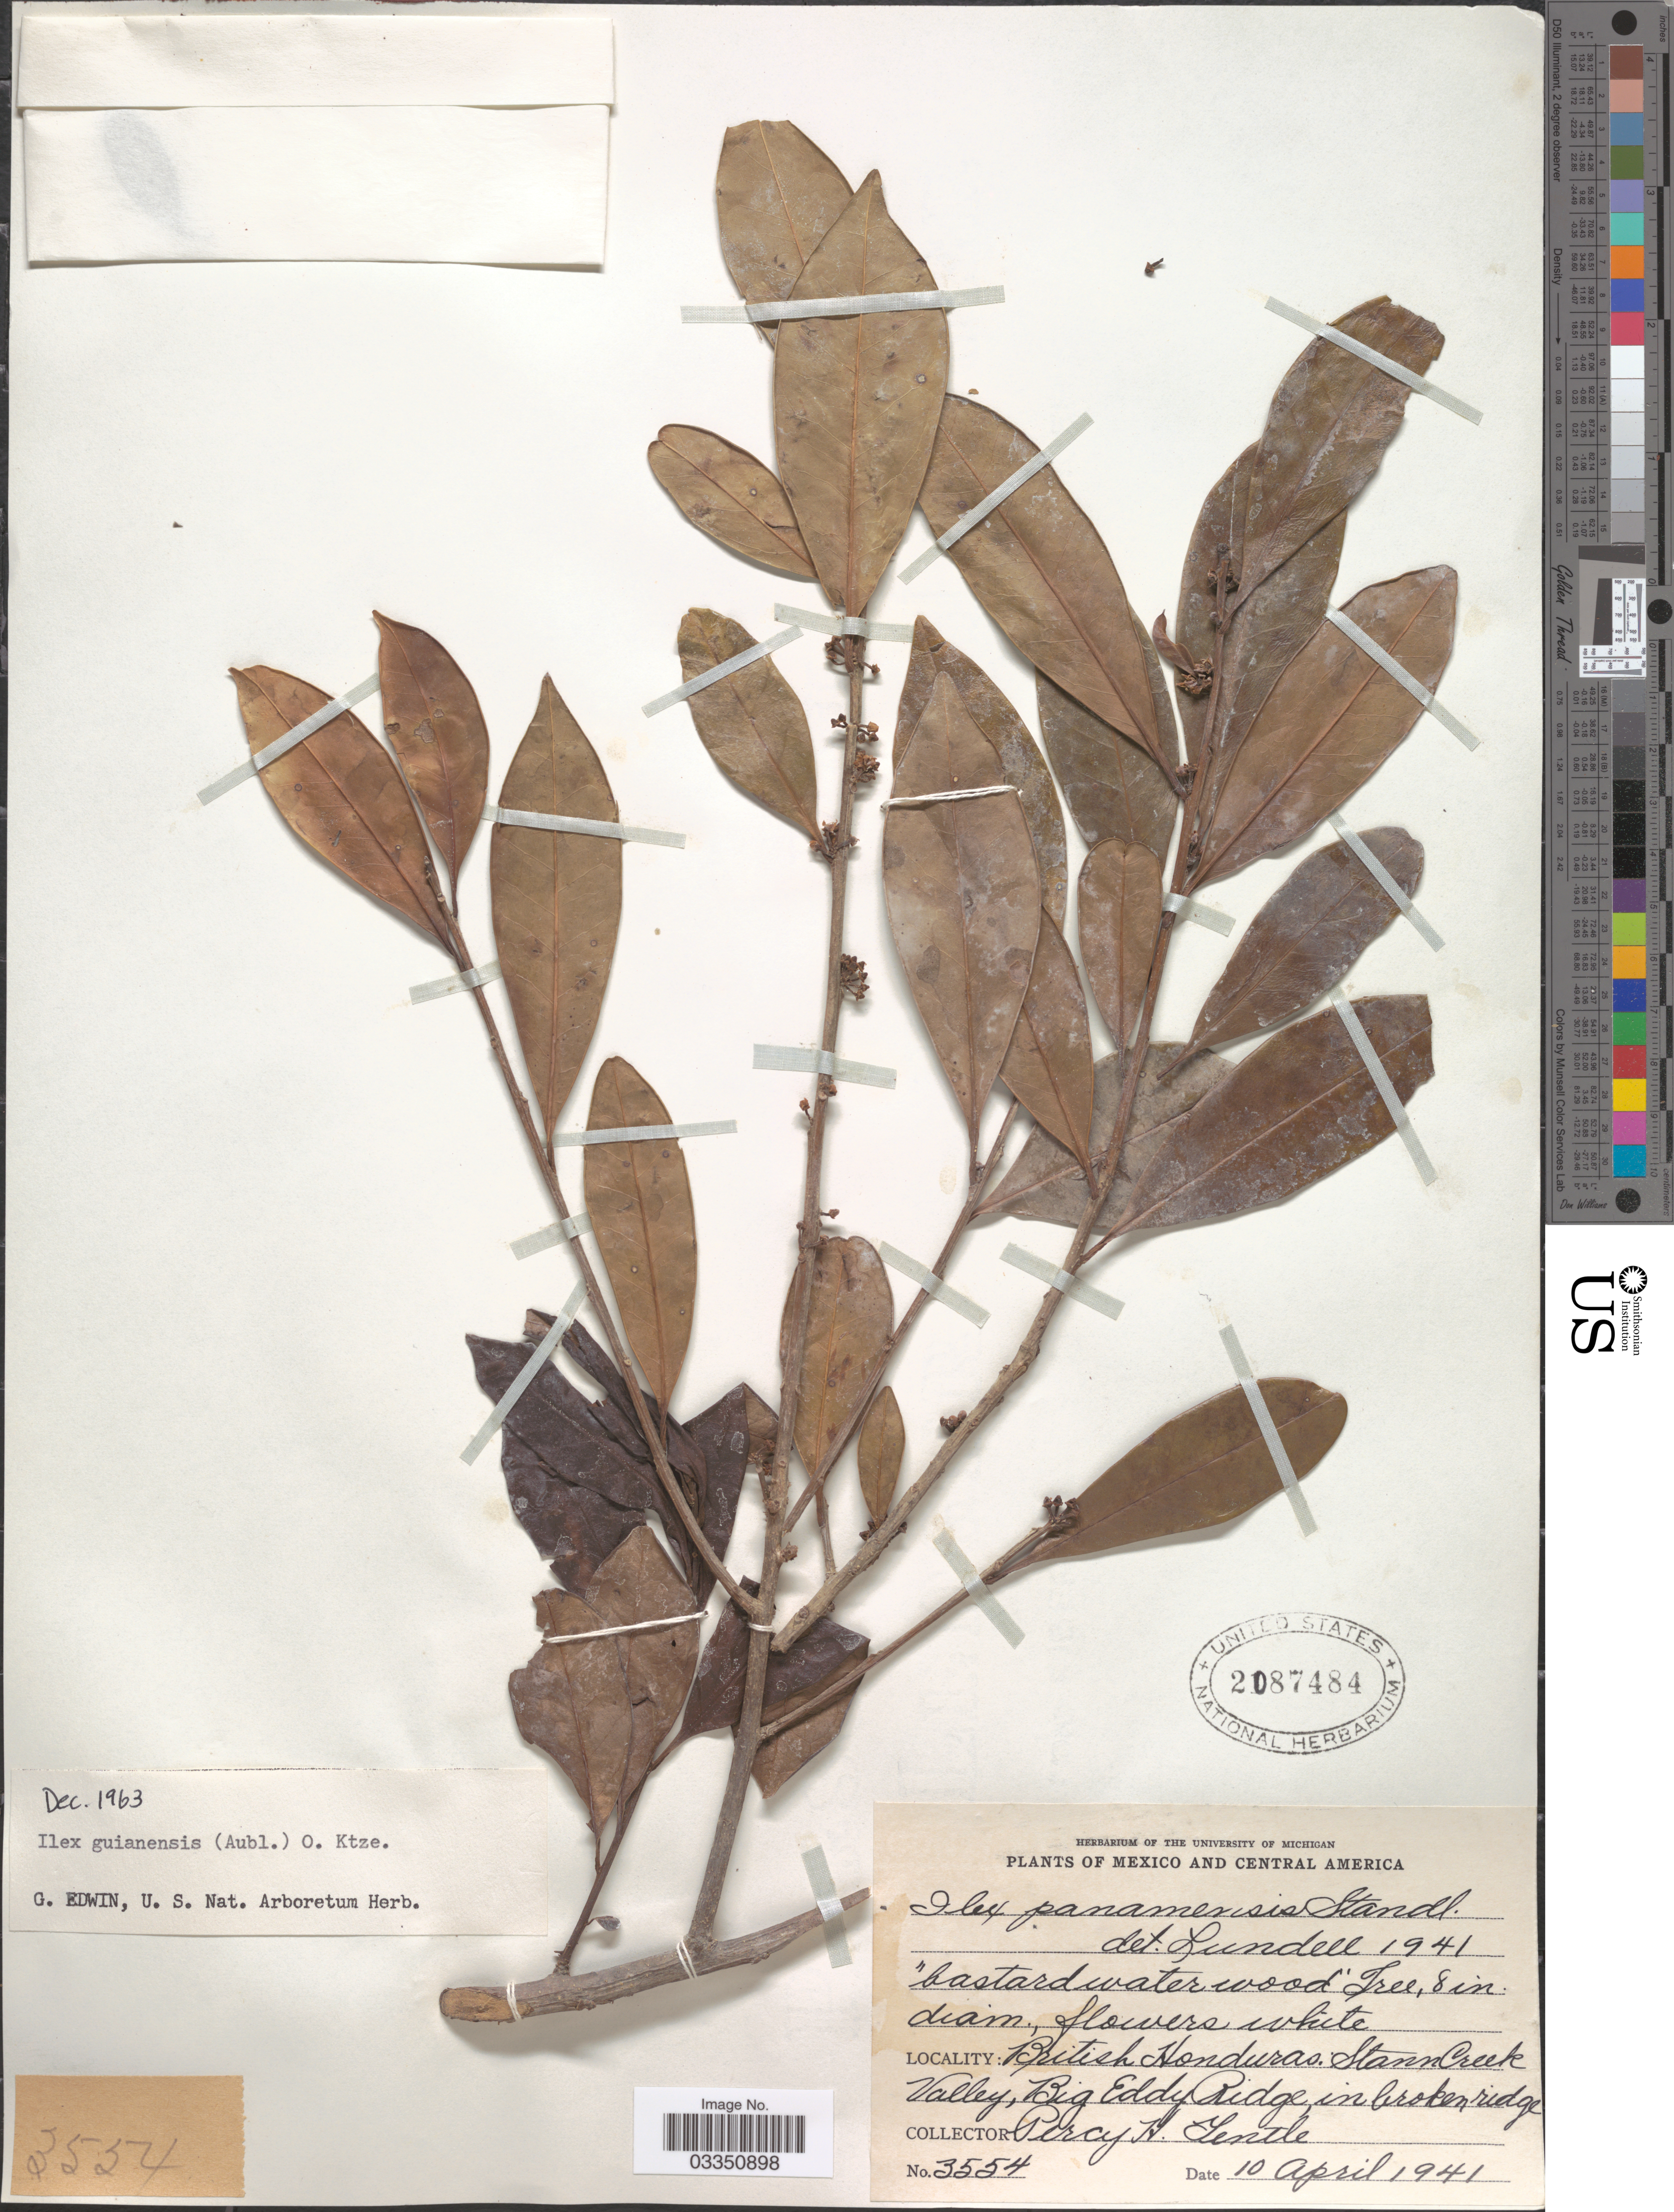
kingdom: Plantae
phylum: Tracheophyta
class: Magnoliopsida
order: Aquifoliales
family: Aquifoliaceae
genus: Ilex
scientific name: Ilex guianensis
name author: (Aubl.) Kuntze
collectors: P. H. Gentle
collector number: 3554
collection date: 1941-04-10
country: Belize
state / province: Stann Creek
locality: British Honduras, Stann Creek Valley, Big Eddy Ridge.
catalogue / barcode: US 2087484